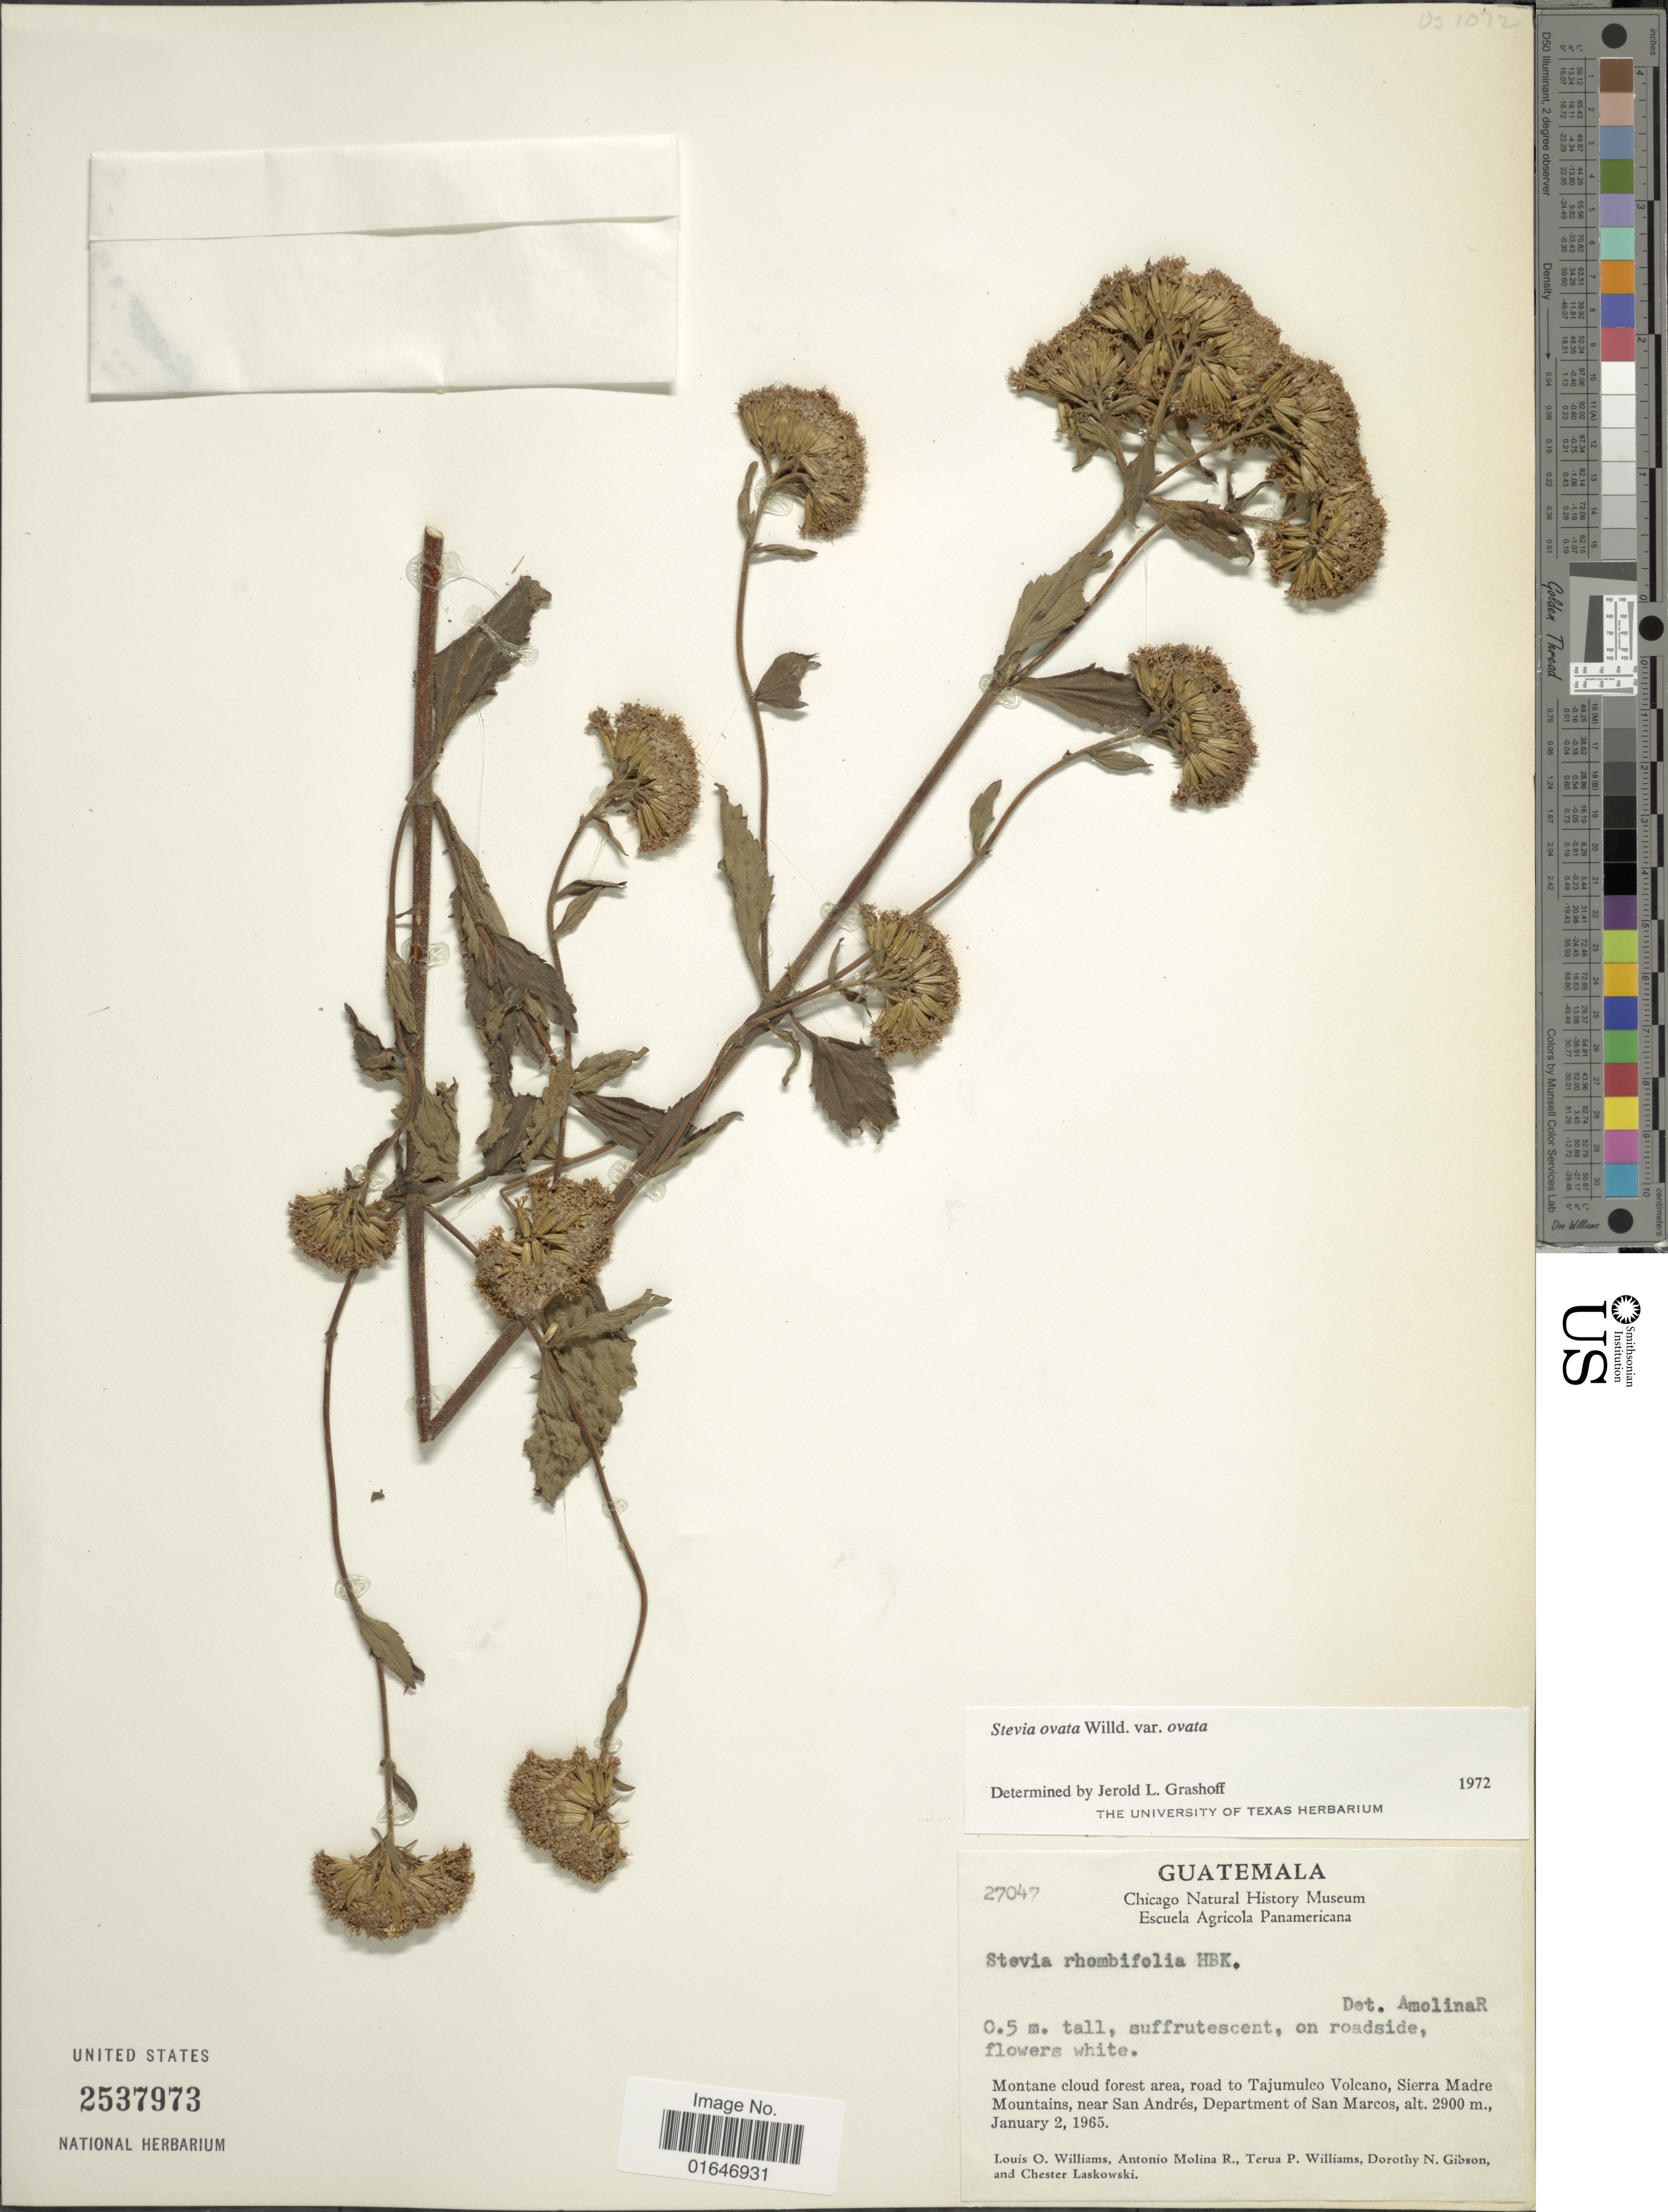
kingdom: Plantae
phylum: Tracheophyta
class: Magnoliopsida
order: Asterales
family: Asteraceae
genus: Stevia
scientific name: Stevia ovata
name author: Willd.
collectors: L. O. Williams, A. Molina R., T. P. Williams, D. N. Gibson & C. Laskowski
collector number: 27047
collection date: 1965-01-02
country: Guatemala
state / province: San Marcos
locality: Montane cloud forest area, road to Tajumulco Volcano, Sierra Madre Mountains, near San Andrés, on roadside.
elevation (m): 2900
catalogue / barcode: US 2537973